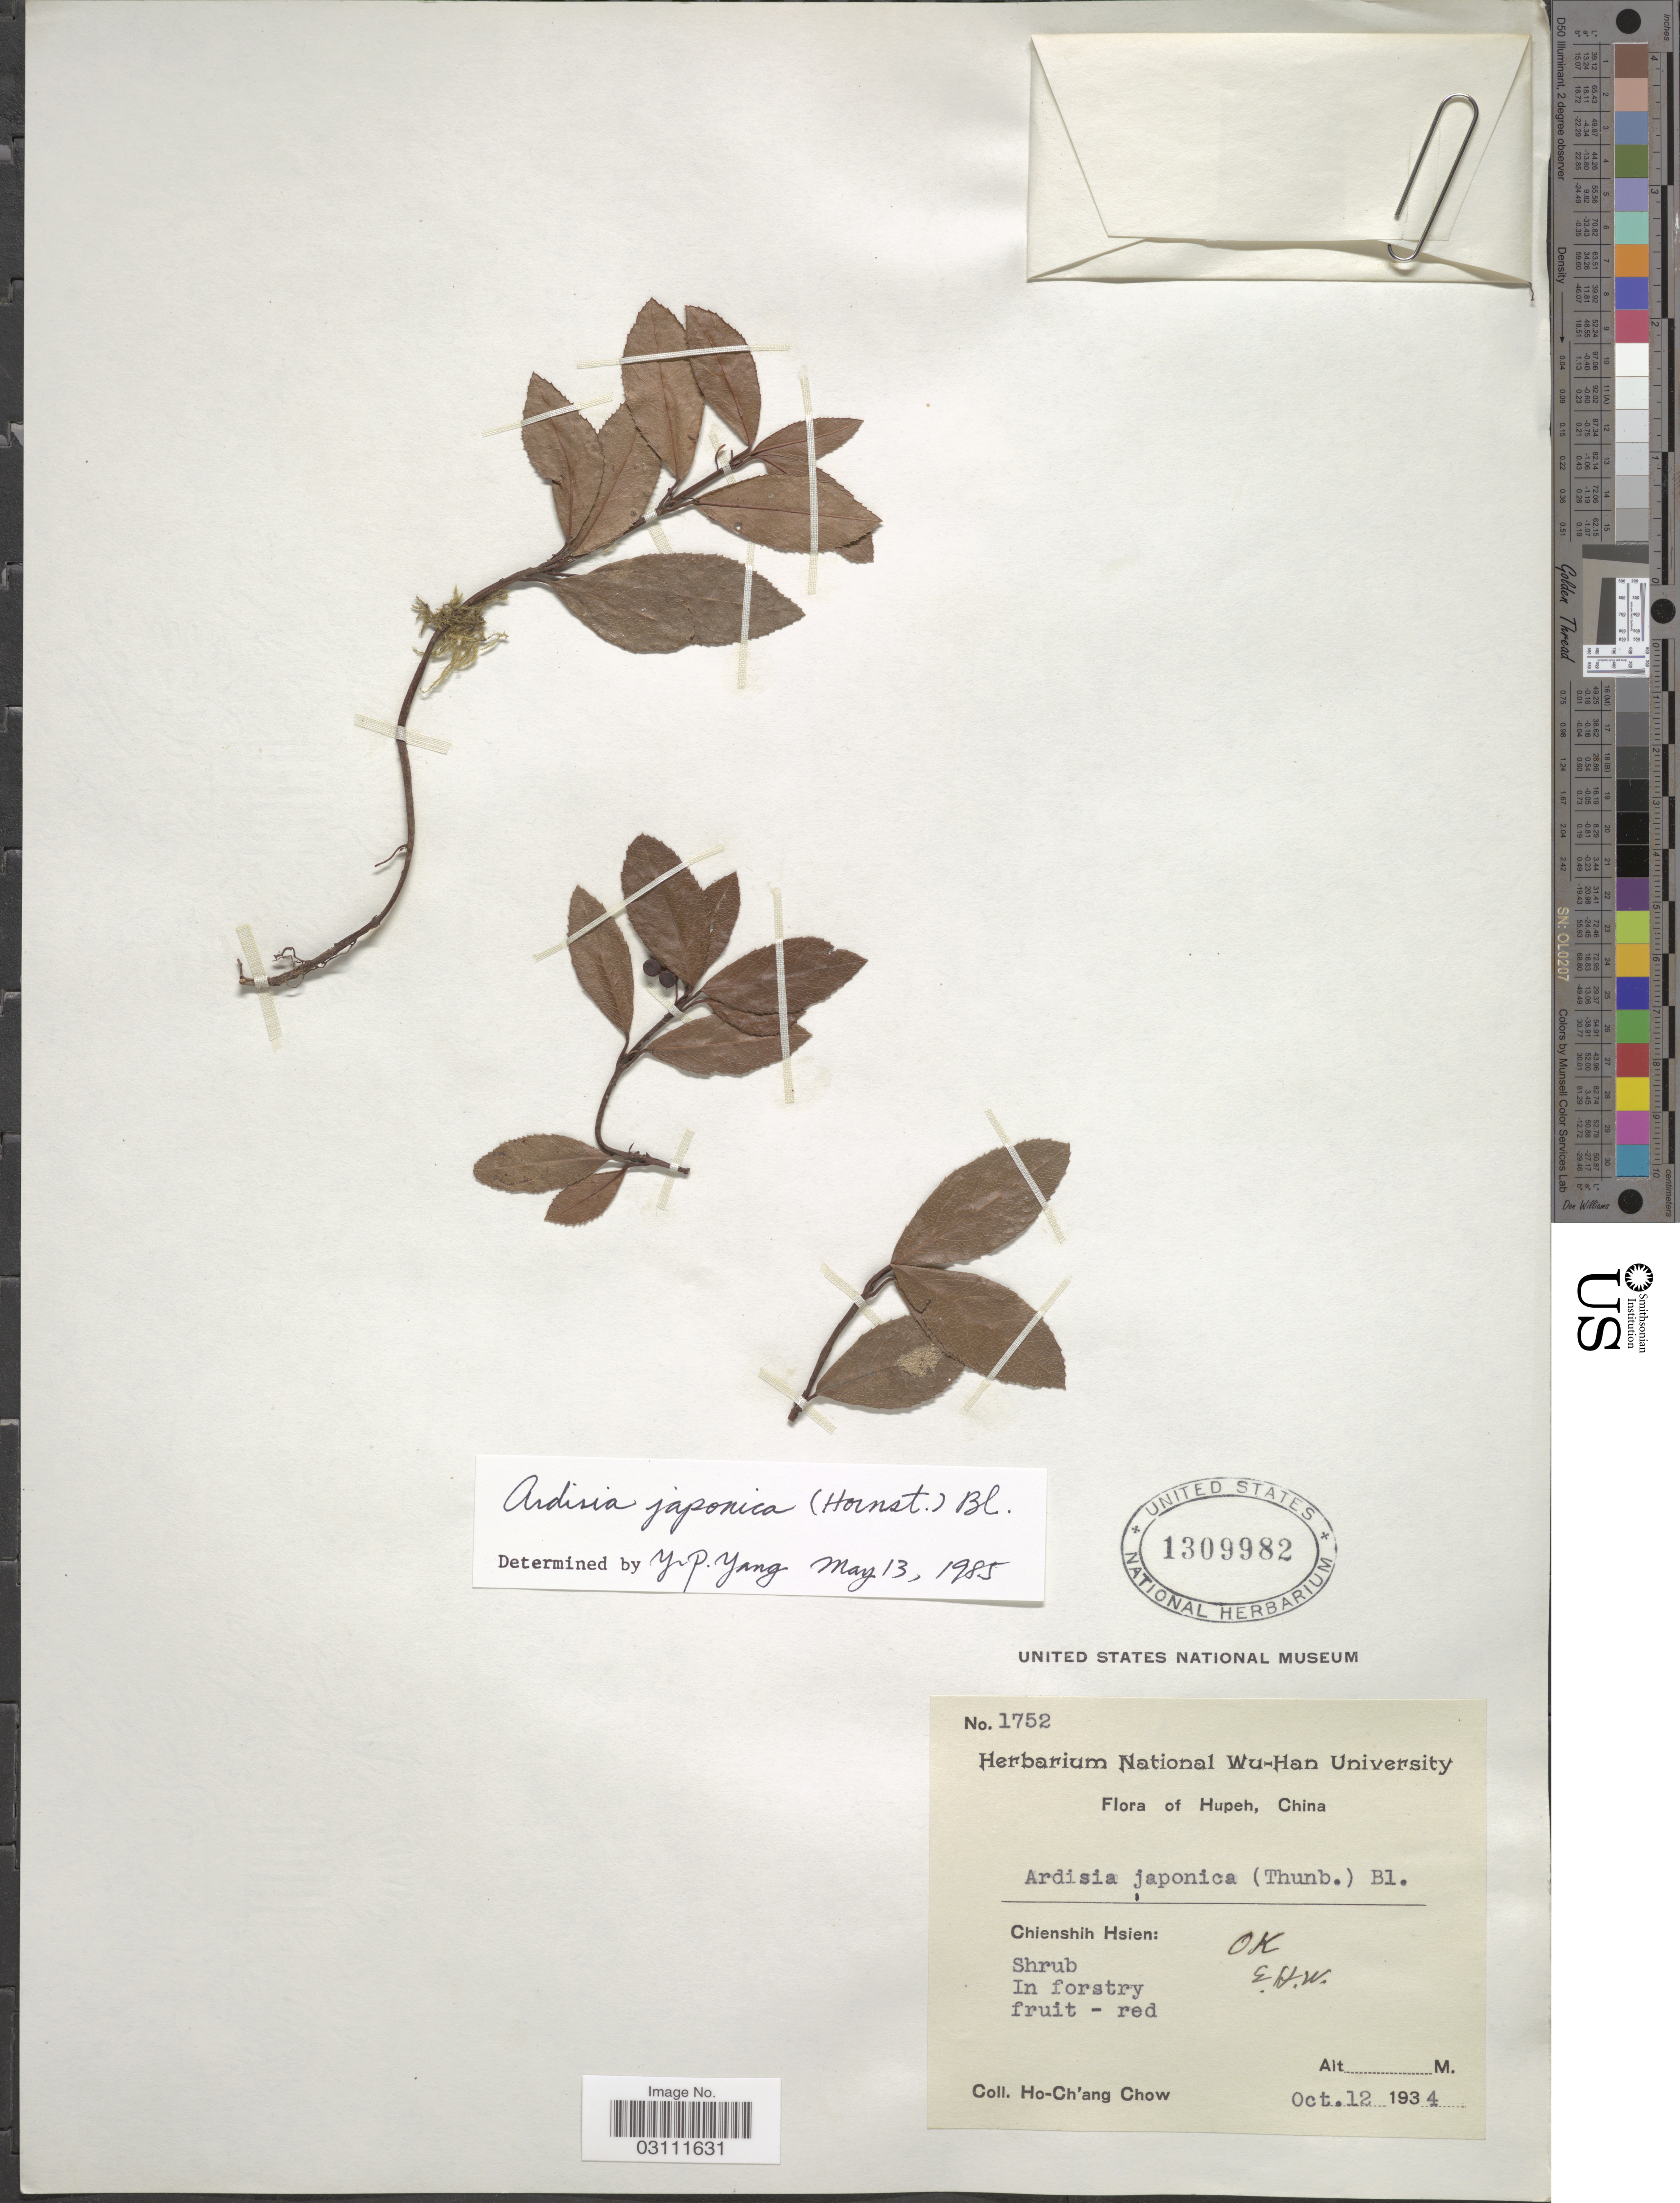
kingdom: Plantae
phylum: Tracheophyta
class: Magnoliopsida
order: Ericales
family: Primulaceae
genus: Ardisia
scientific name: Ardisia japonica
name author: (Thunb.) Blume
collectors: H. Chow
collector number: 1752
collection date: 1934-10-12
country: China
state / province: Hubei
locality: Hupeh, China, Chienshih Hsien.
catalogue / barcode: US 1309982